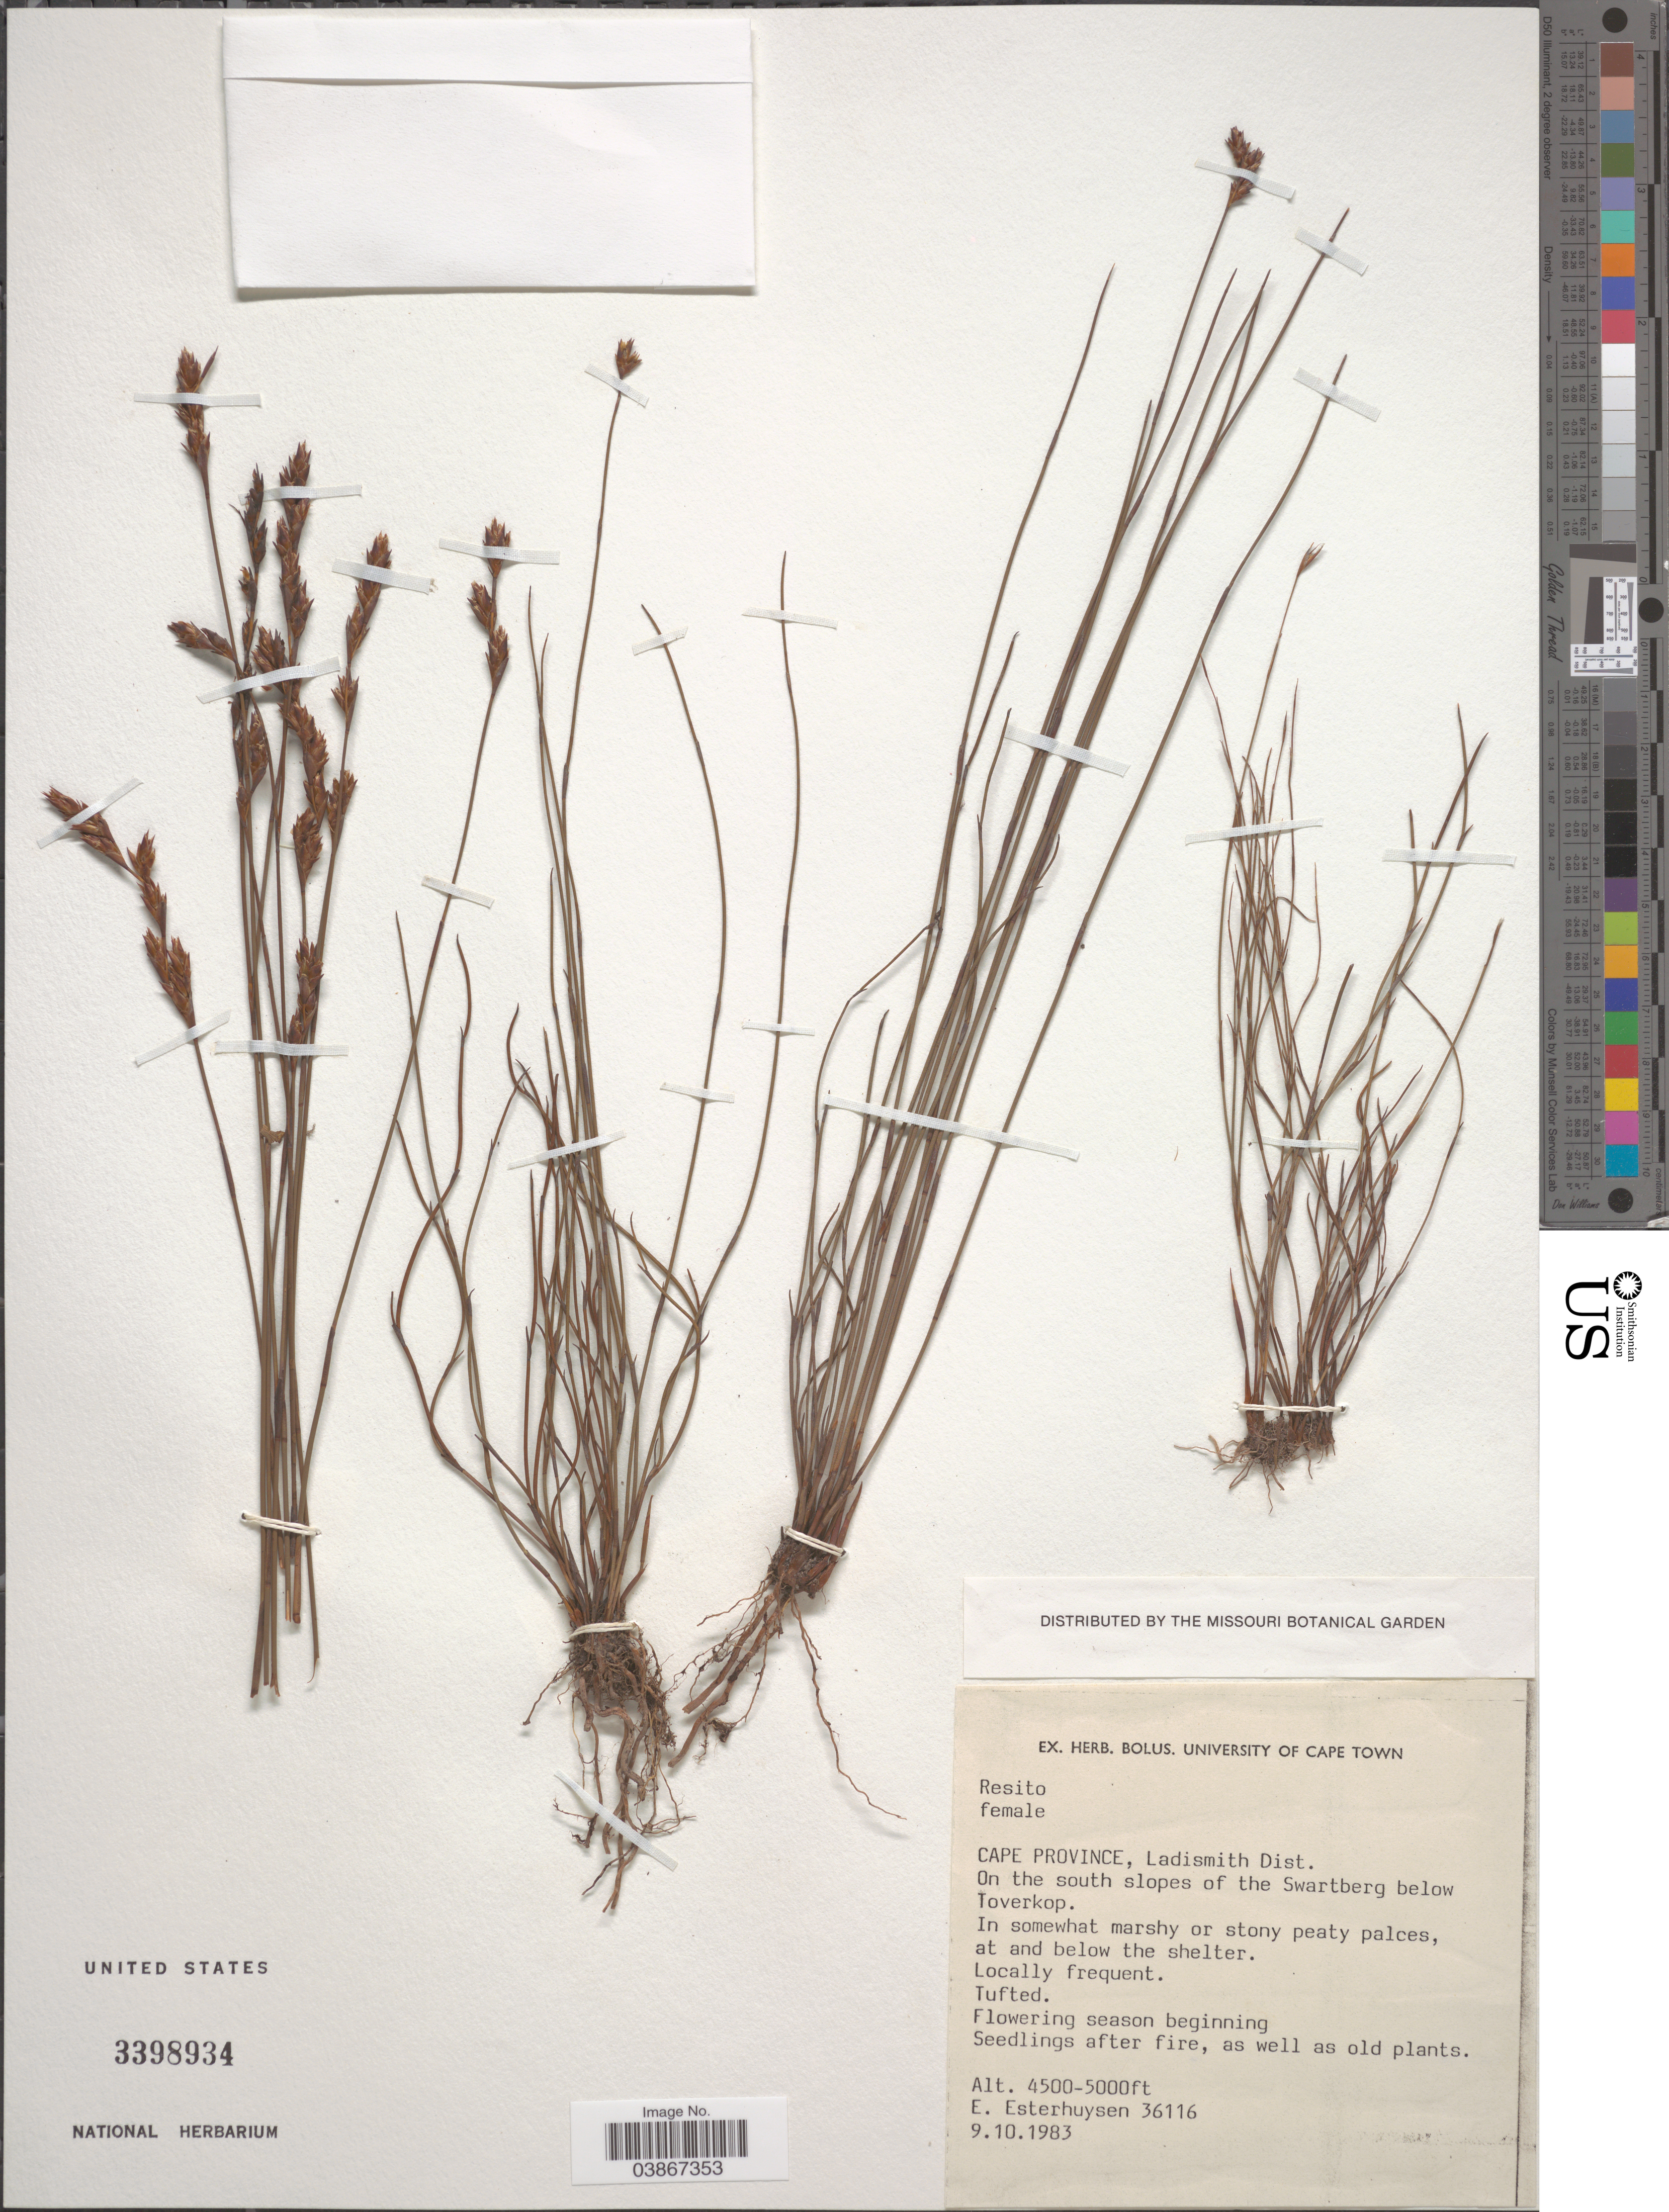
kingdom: Plantae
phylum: Tracheophyta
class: Liliopsida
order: Poales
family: Restionaceae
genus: Restio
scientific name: Restio sp.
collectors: E. E. Esterhuysen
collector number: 36116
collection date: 1983-10-09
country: South Africa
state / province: Western Cape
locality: Ladismith Dist. On the south slopes of the Swartberg below Toverkop.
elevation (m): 1372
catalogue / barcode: US 3398934